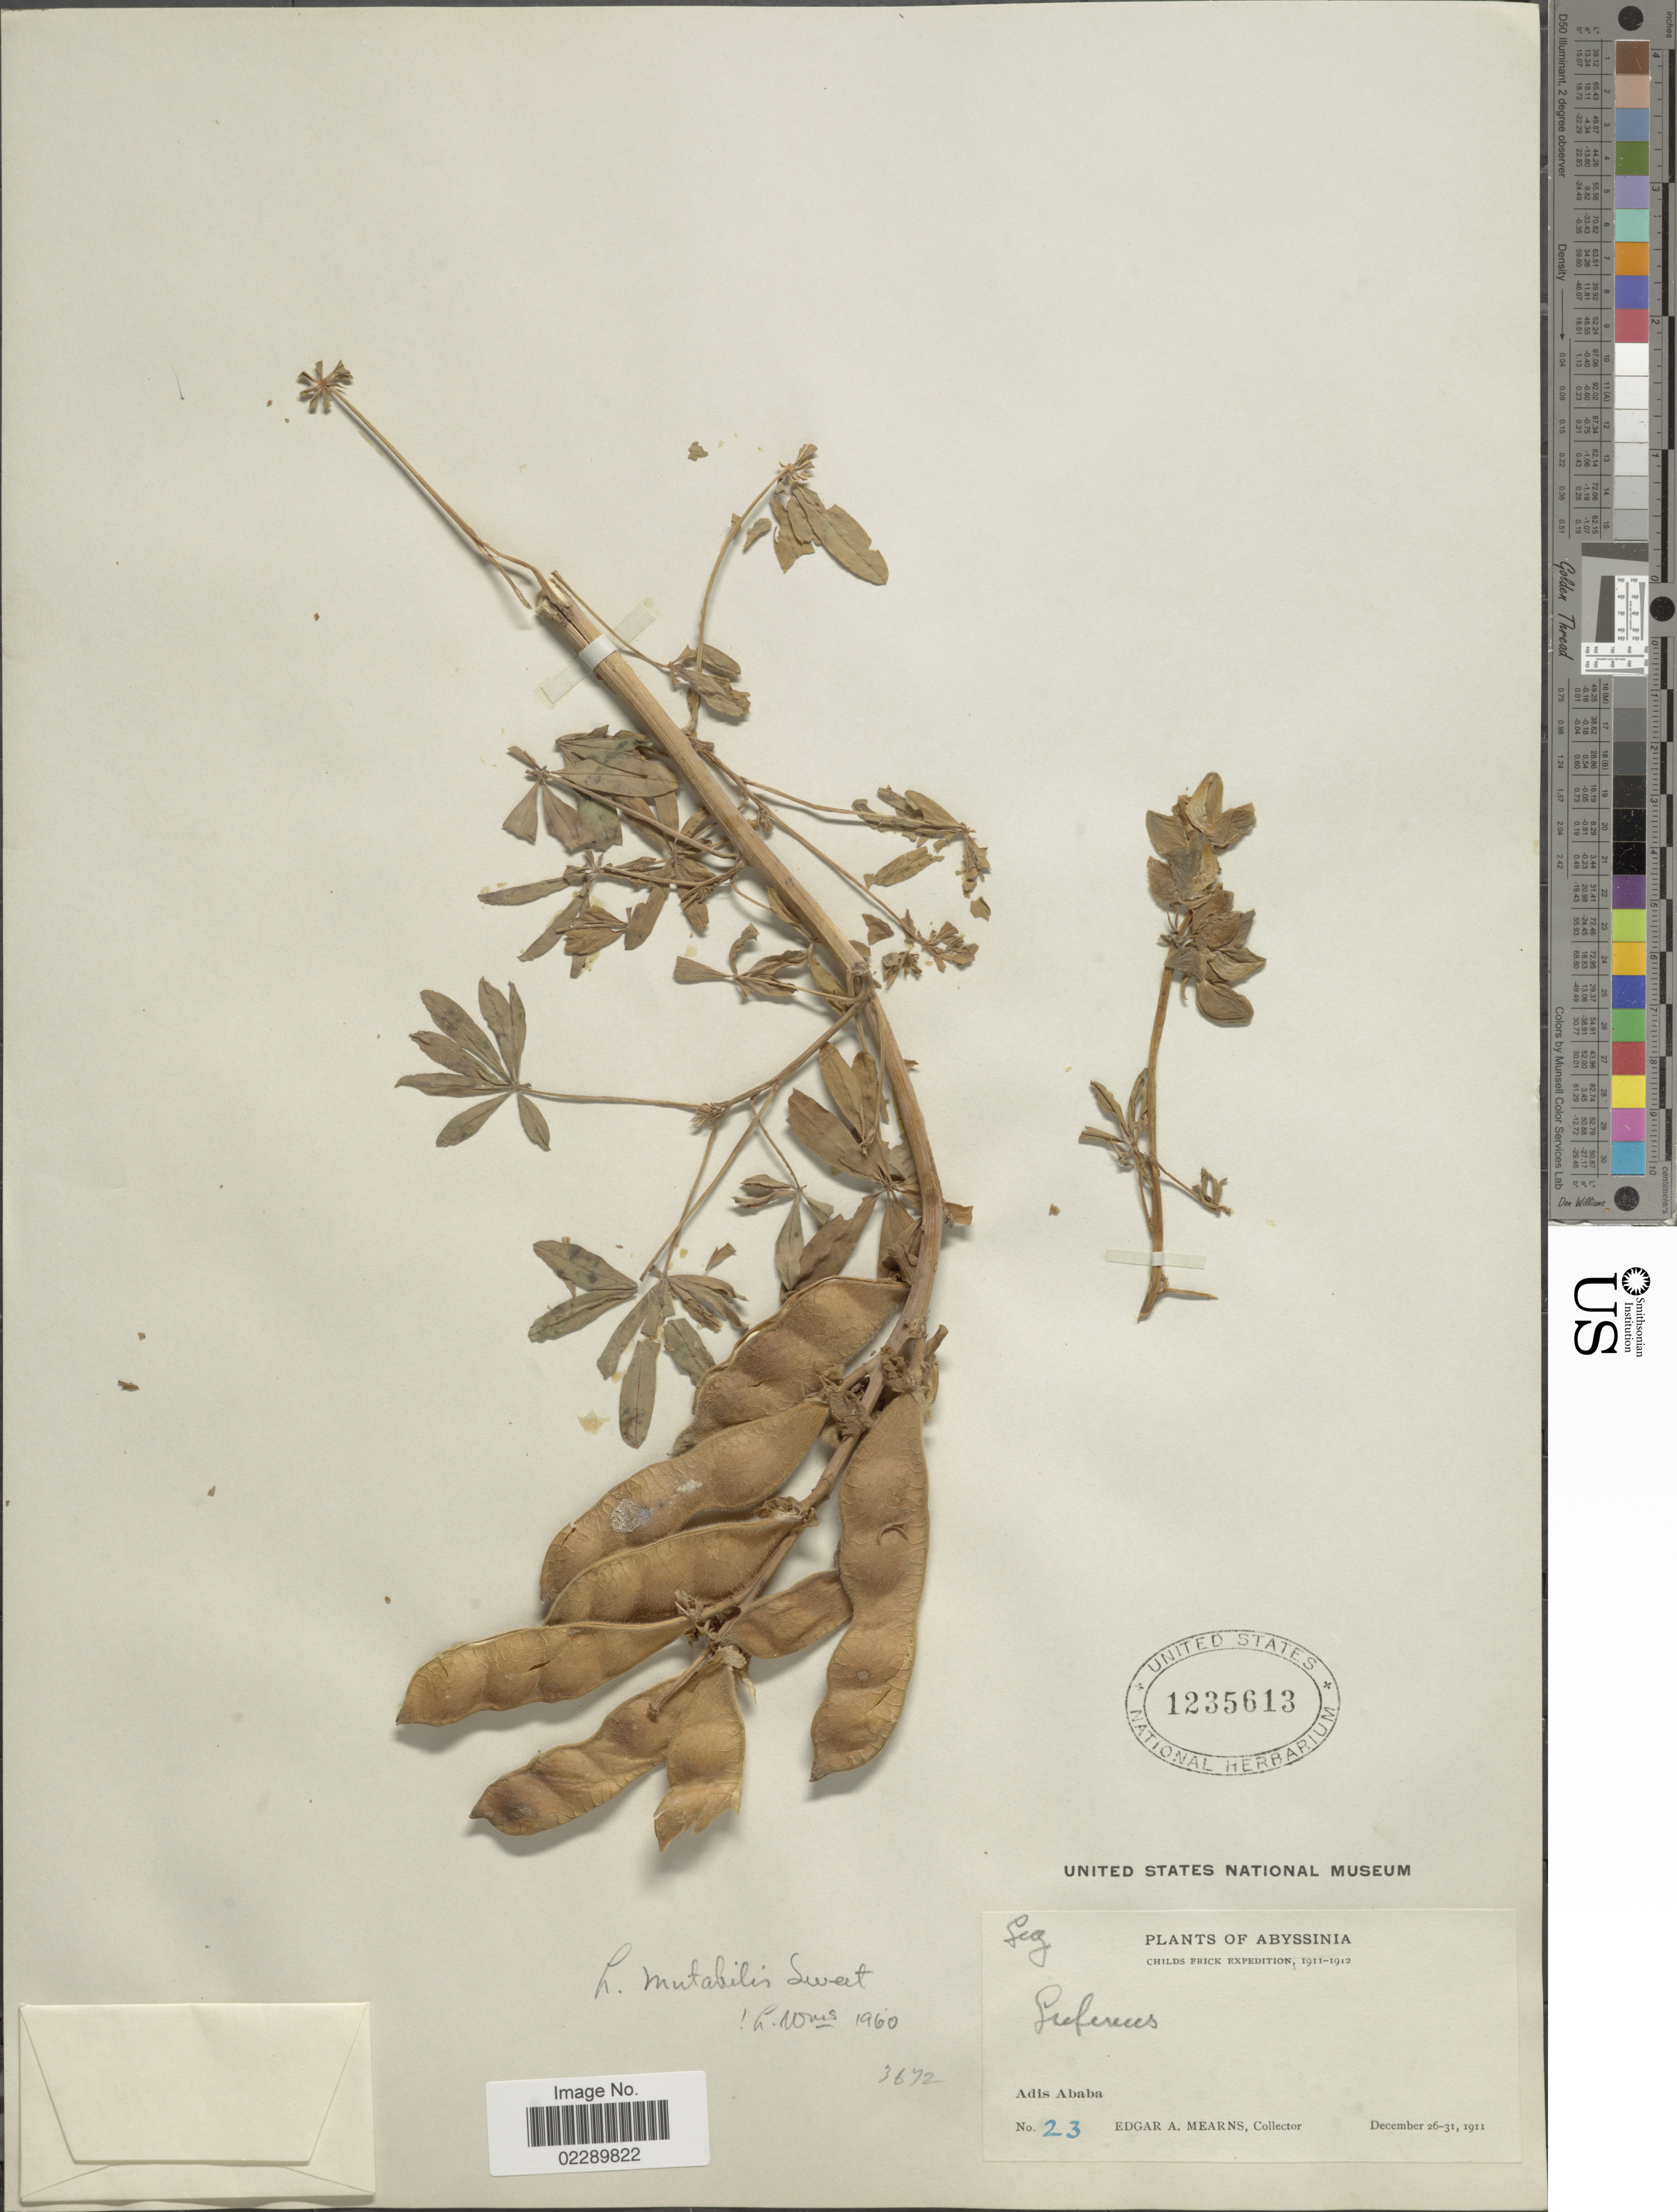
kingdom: Plantae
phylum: Tracheophyta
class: Magnoliopsida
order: Fabales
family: Fabaceae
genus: Lupinus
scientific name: Lupinus mutabilis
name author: Sweet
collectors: E. A. Mearns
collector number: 23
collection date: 1911-12-26/1911-12-31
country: Eritrea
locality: Adis Ababa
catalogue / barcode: US 1235613